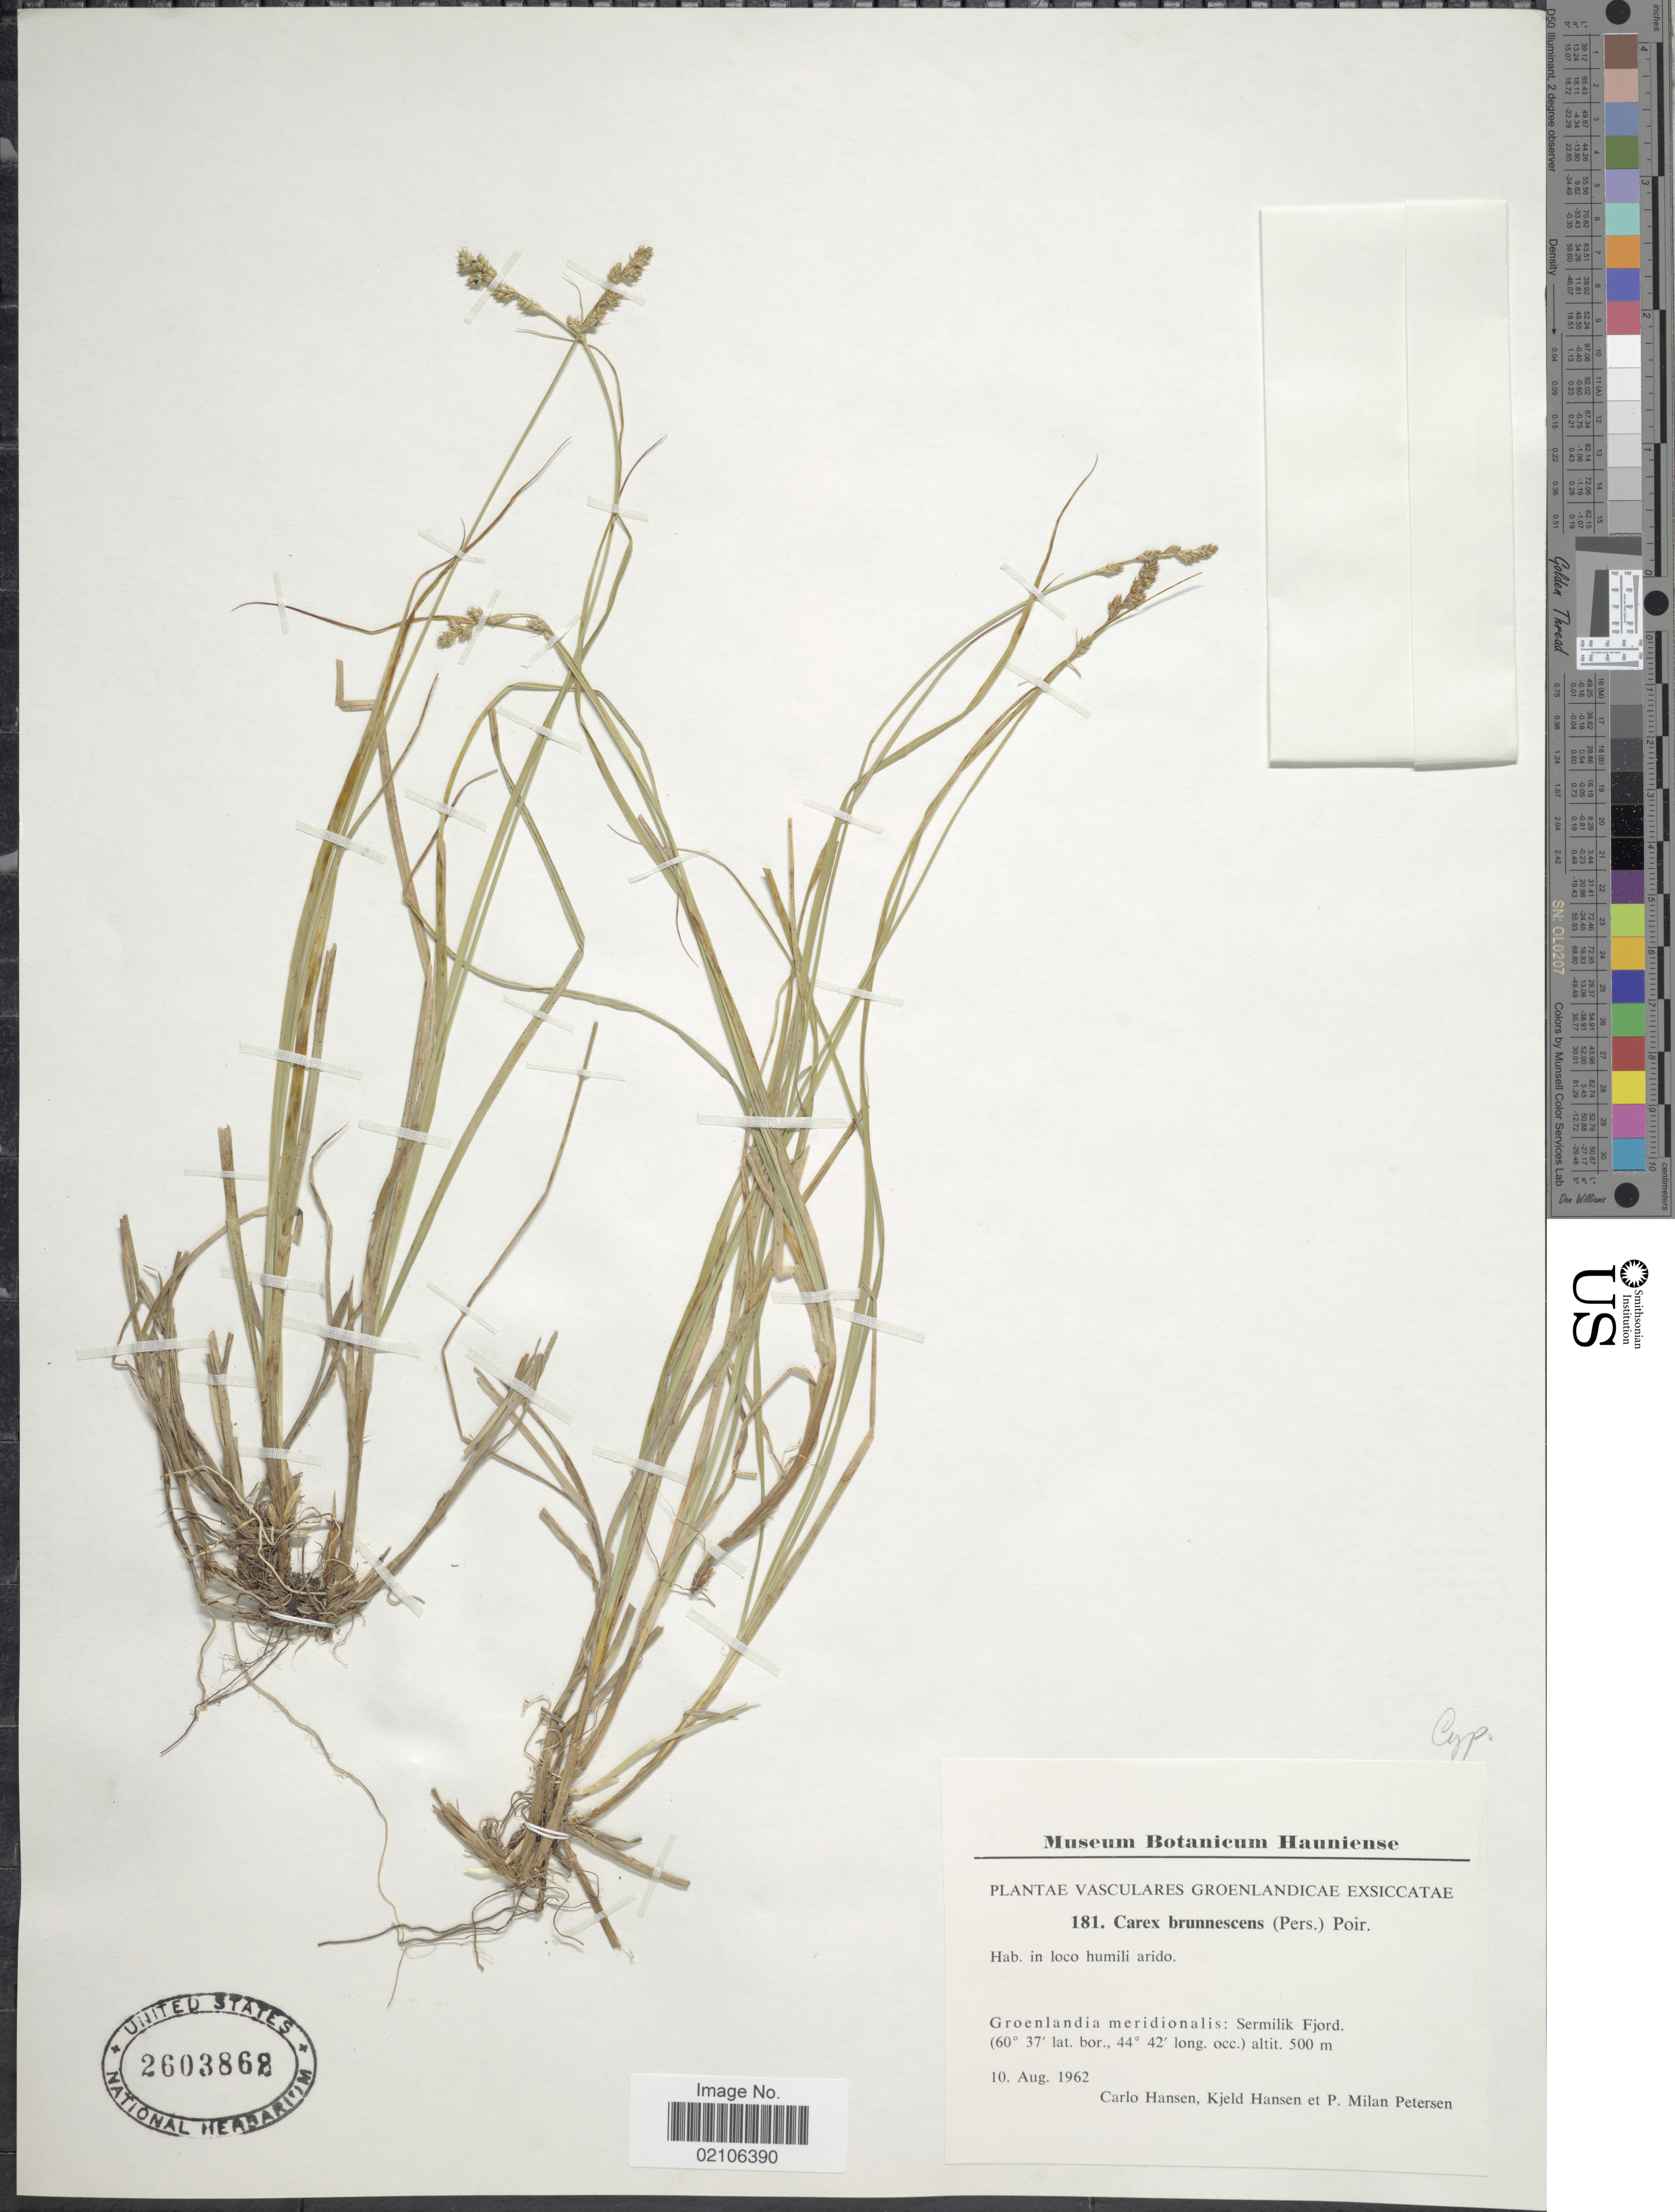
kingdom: Plantae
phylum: Tracheophyta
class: Liliopsida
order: Poales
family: Cyperaceae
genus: Carex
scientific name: Carex brunnescens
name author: (Pers.) Poir.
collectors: C. Hansen, K. Hansen & P. Petersen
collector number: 181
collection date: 1962-08-10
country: Greenland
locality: Groenlandia meridionalis: Sermilik, Fjord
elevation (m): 500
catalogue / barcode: US 2603862